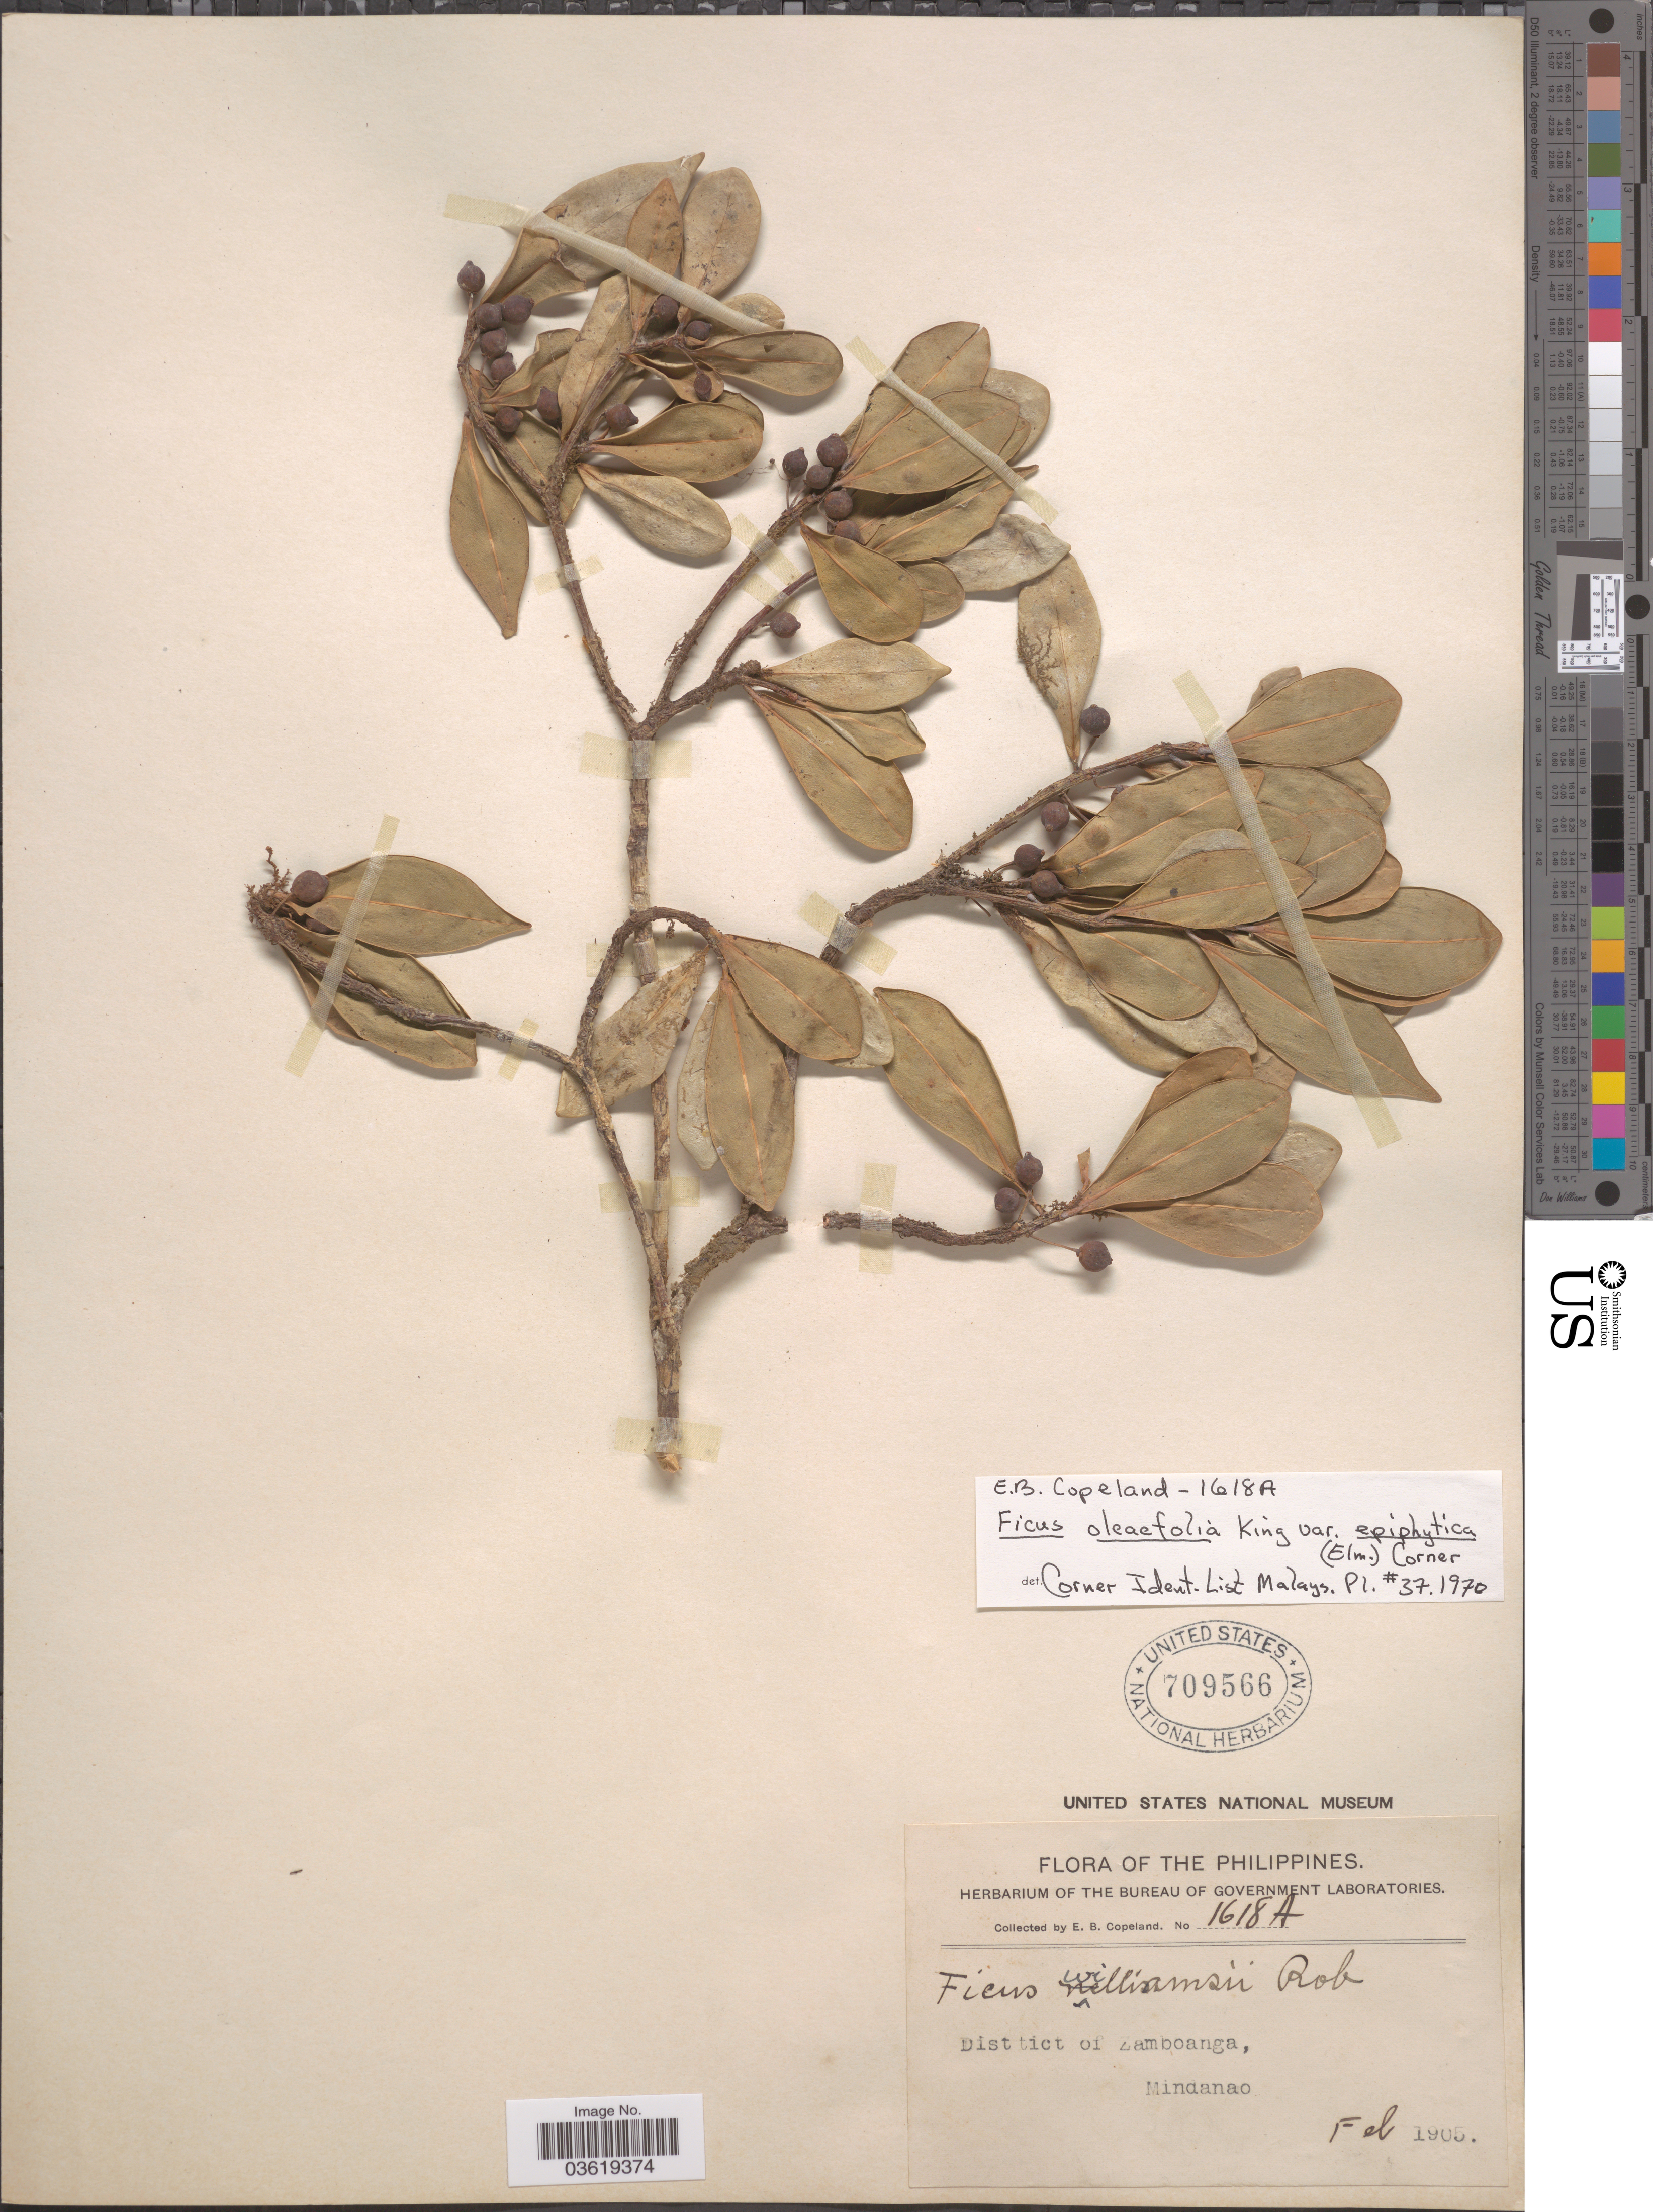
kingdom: Plantae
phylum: Tracheophyta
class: Magnoliopsida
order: Rosales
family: Moraceae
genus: Ficus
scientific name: Ficus oleifolia var. epiphytica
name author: (Elmer) Corner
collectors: E. B. Copeland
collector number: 1618A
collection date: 1905-02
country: Philippines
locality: District of Zamboanga, Mindanao.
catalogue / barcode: US 709566